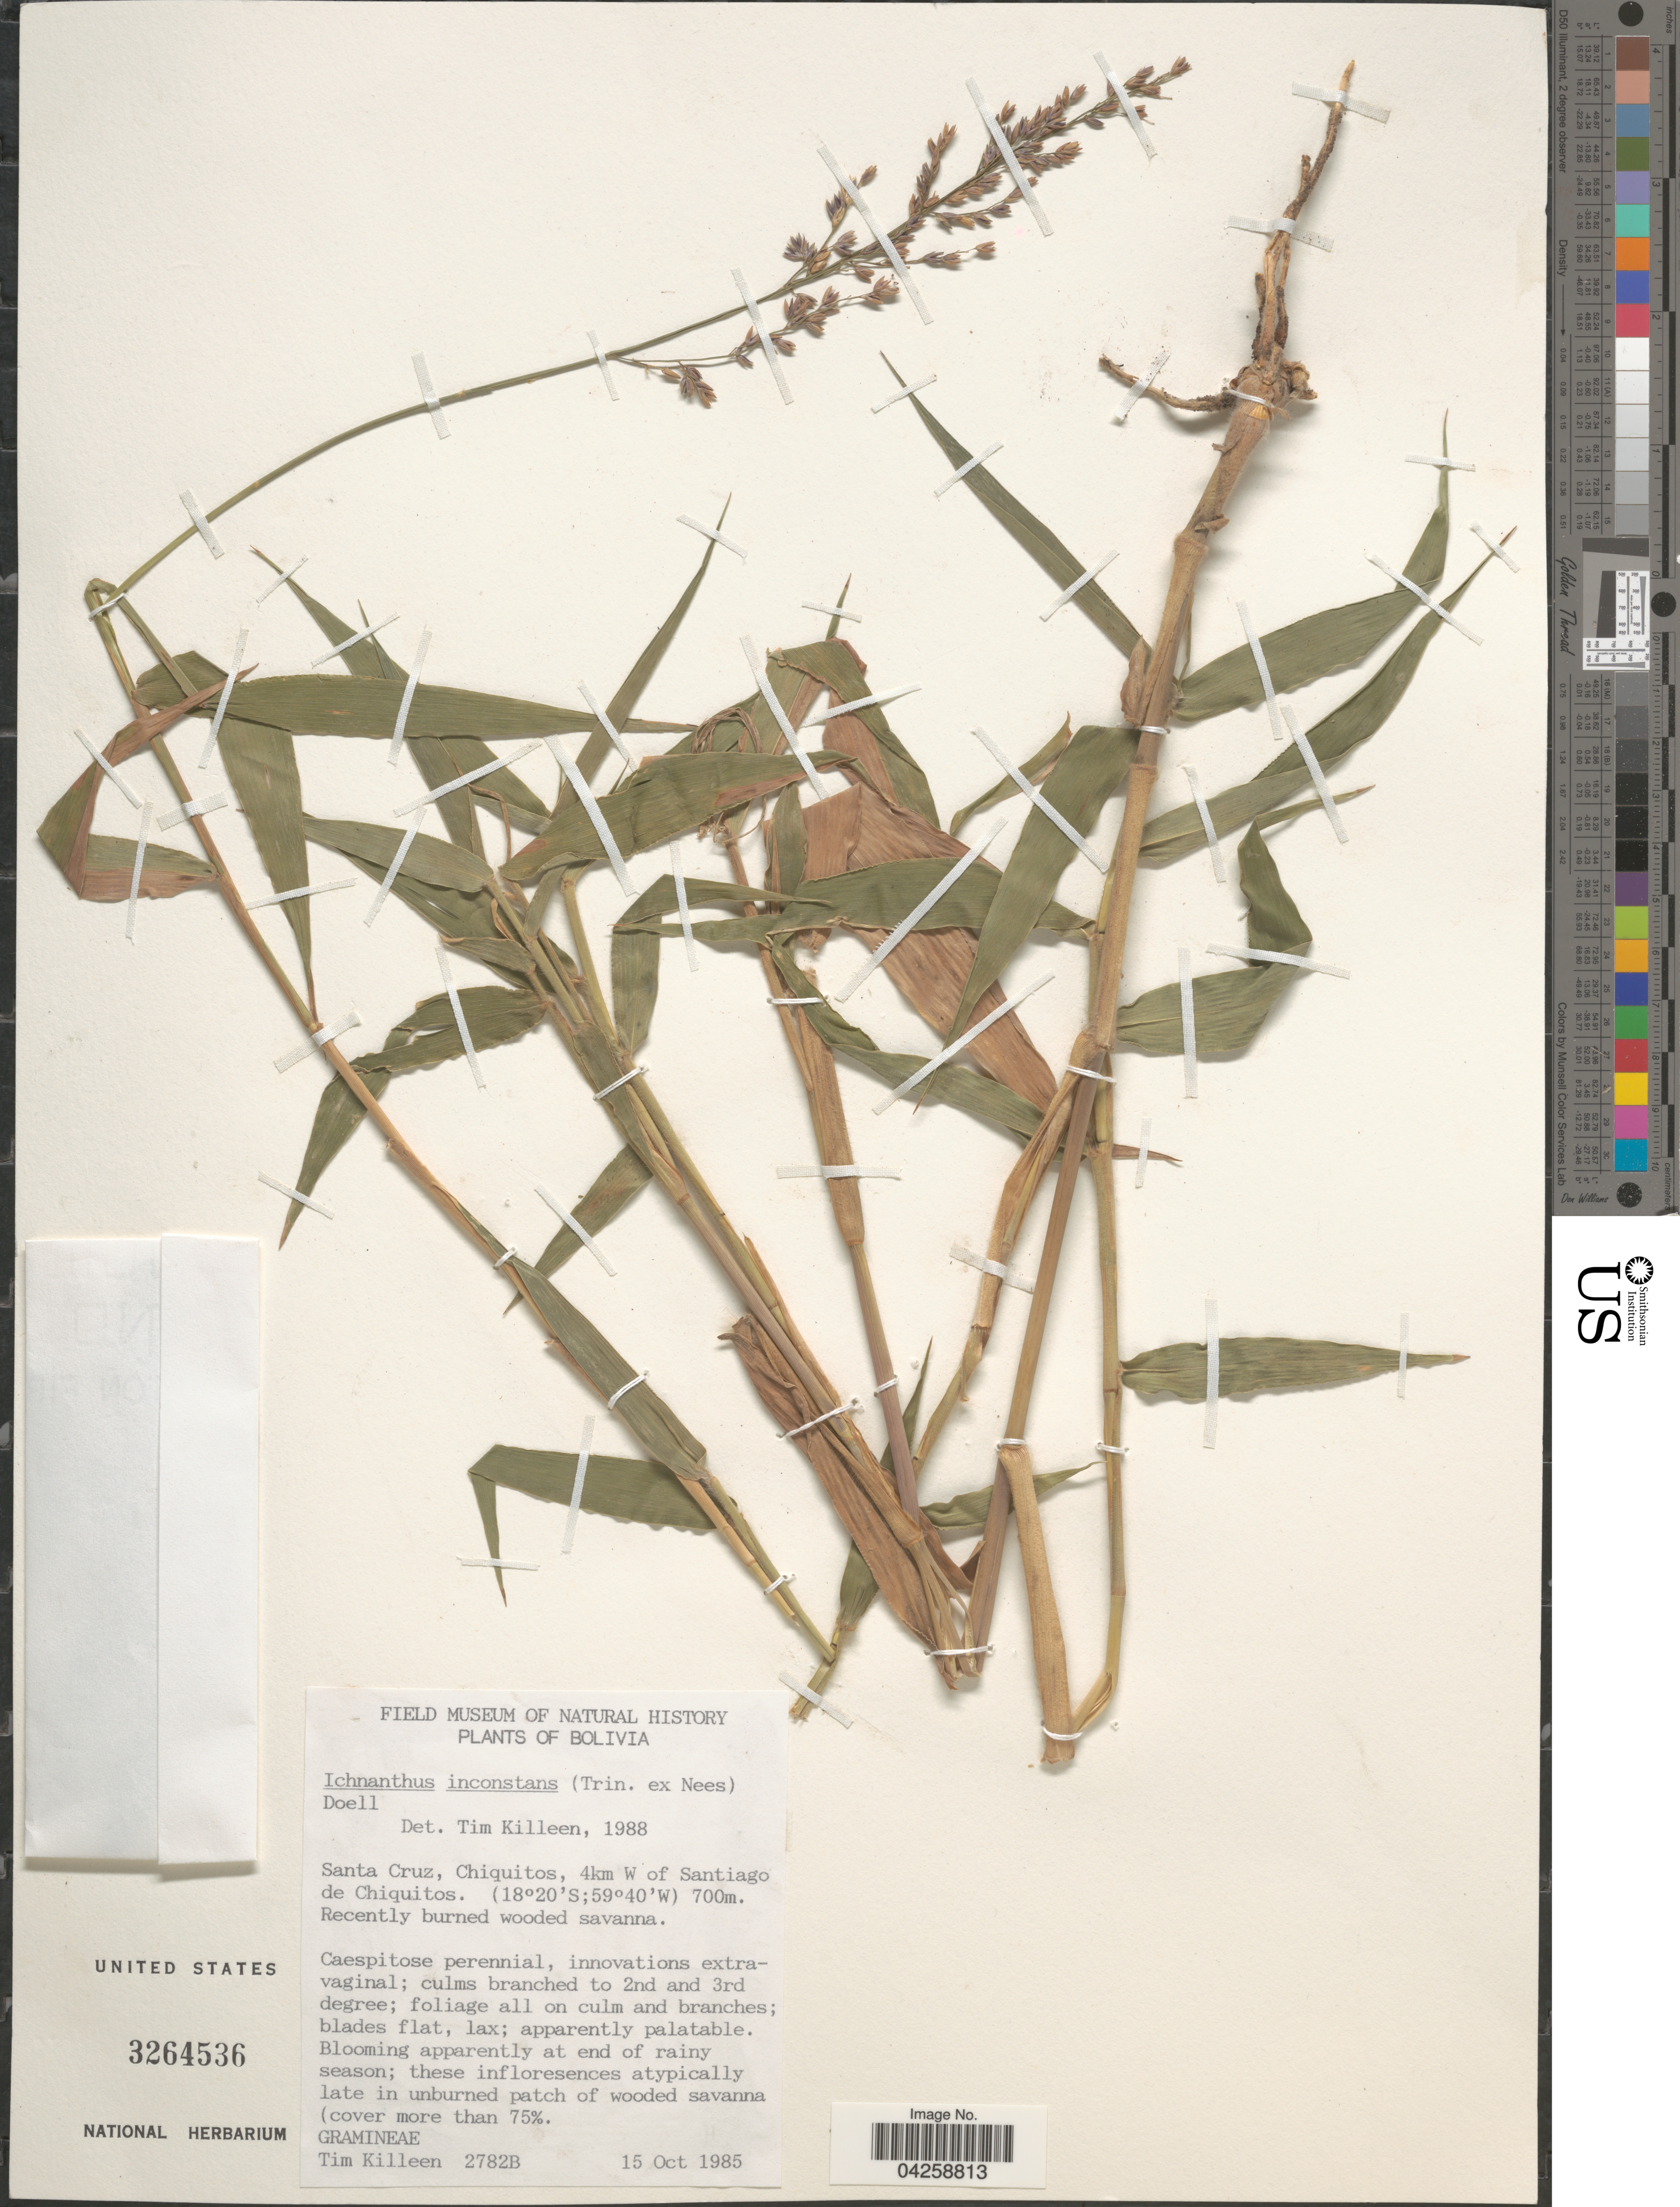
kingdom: Plantae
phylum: Tracheophyta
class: Liliopsida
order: Poales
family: Poaceae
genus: Ichnanthus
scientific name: Ichnanthus inconstans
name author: (Trin. ex Nees) Döll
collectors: T. J. Killeen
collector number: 2782B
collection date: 1985-10-15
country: Bolivia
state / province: Santa Cruz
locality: Chiquitos, 4km W of Santiago de Chiquitos.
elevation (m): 700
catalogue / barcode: US 3264536